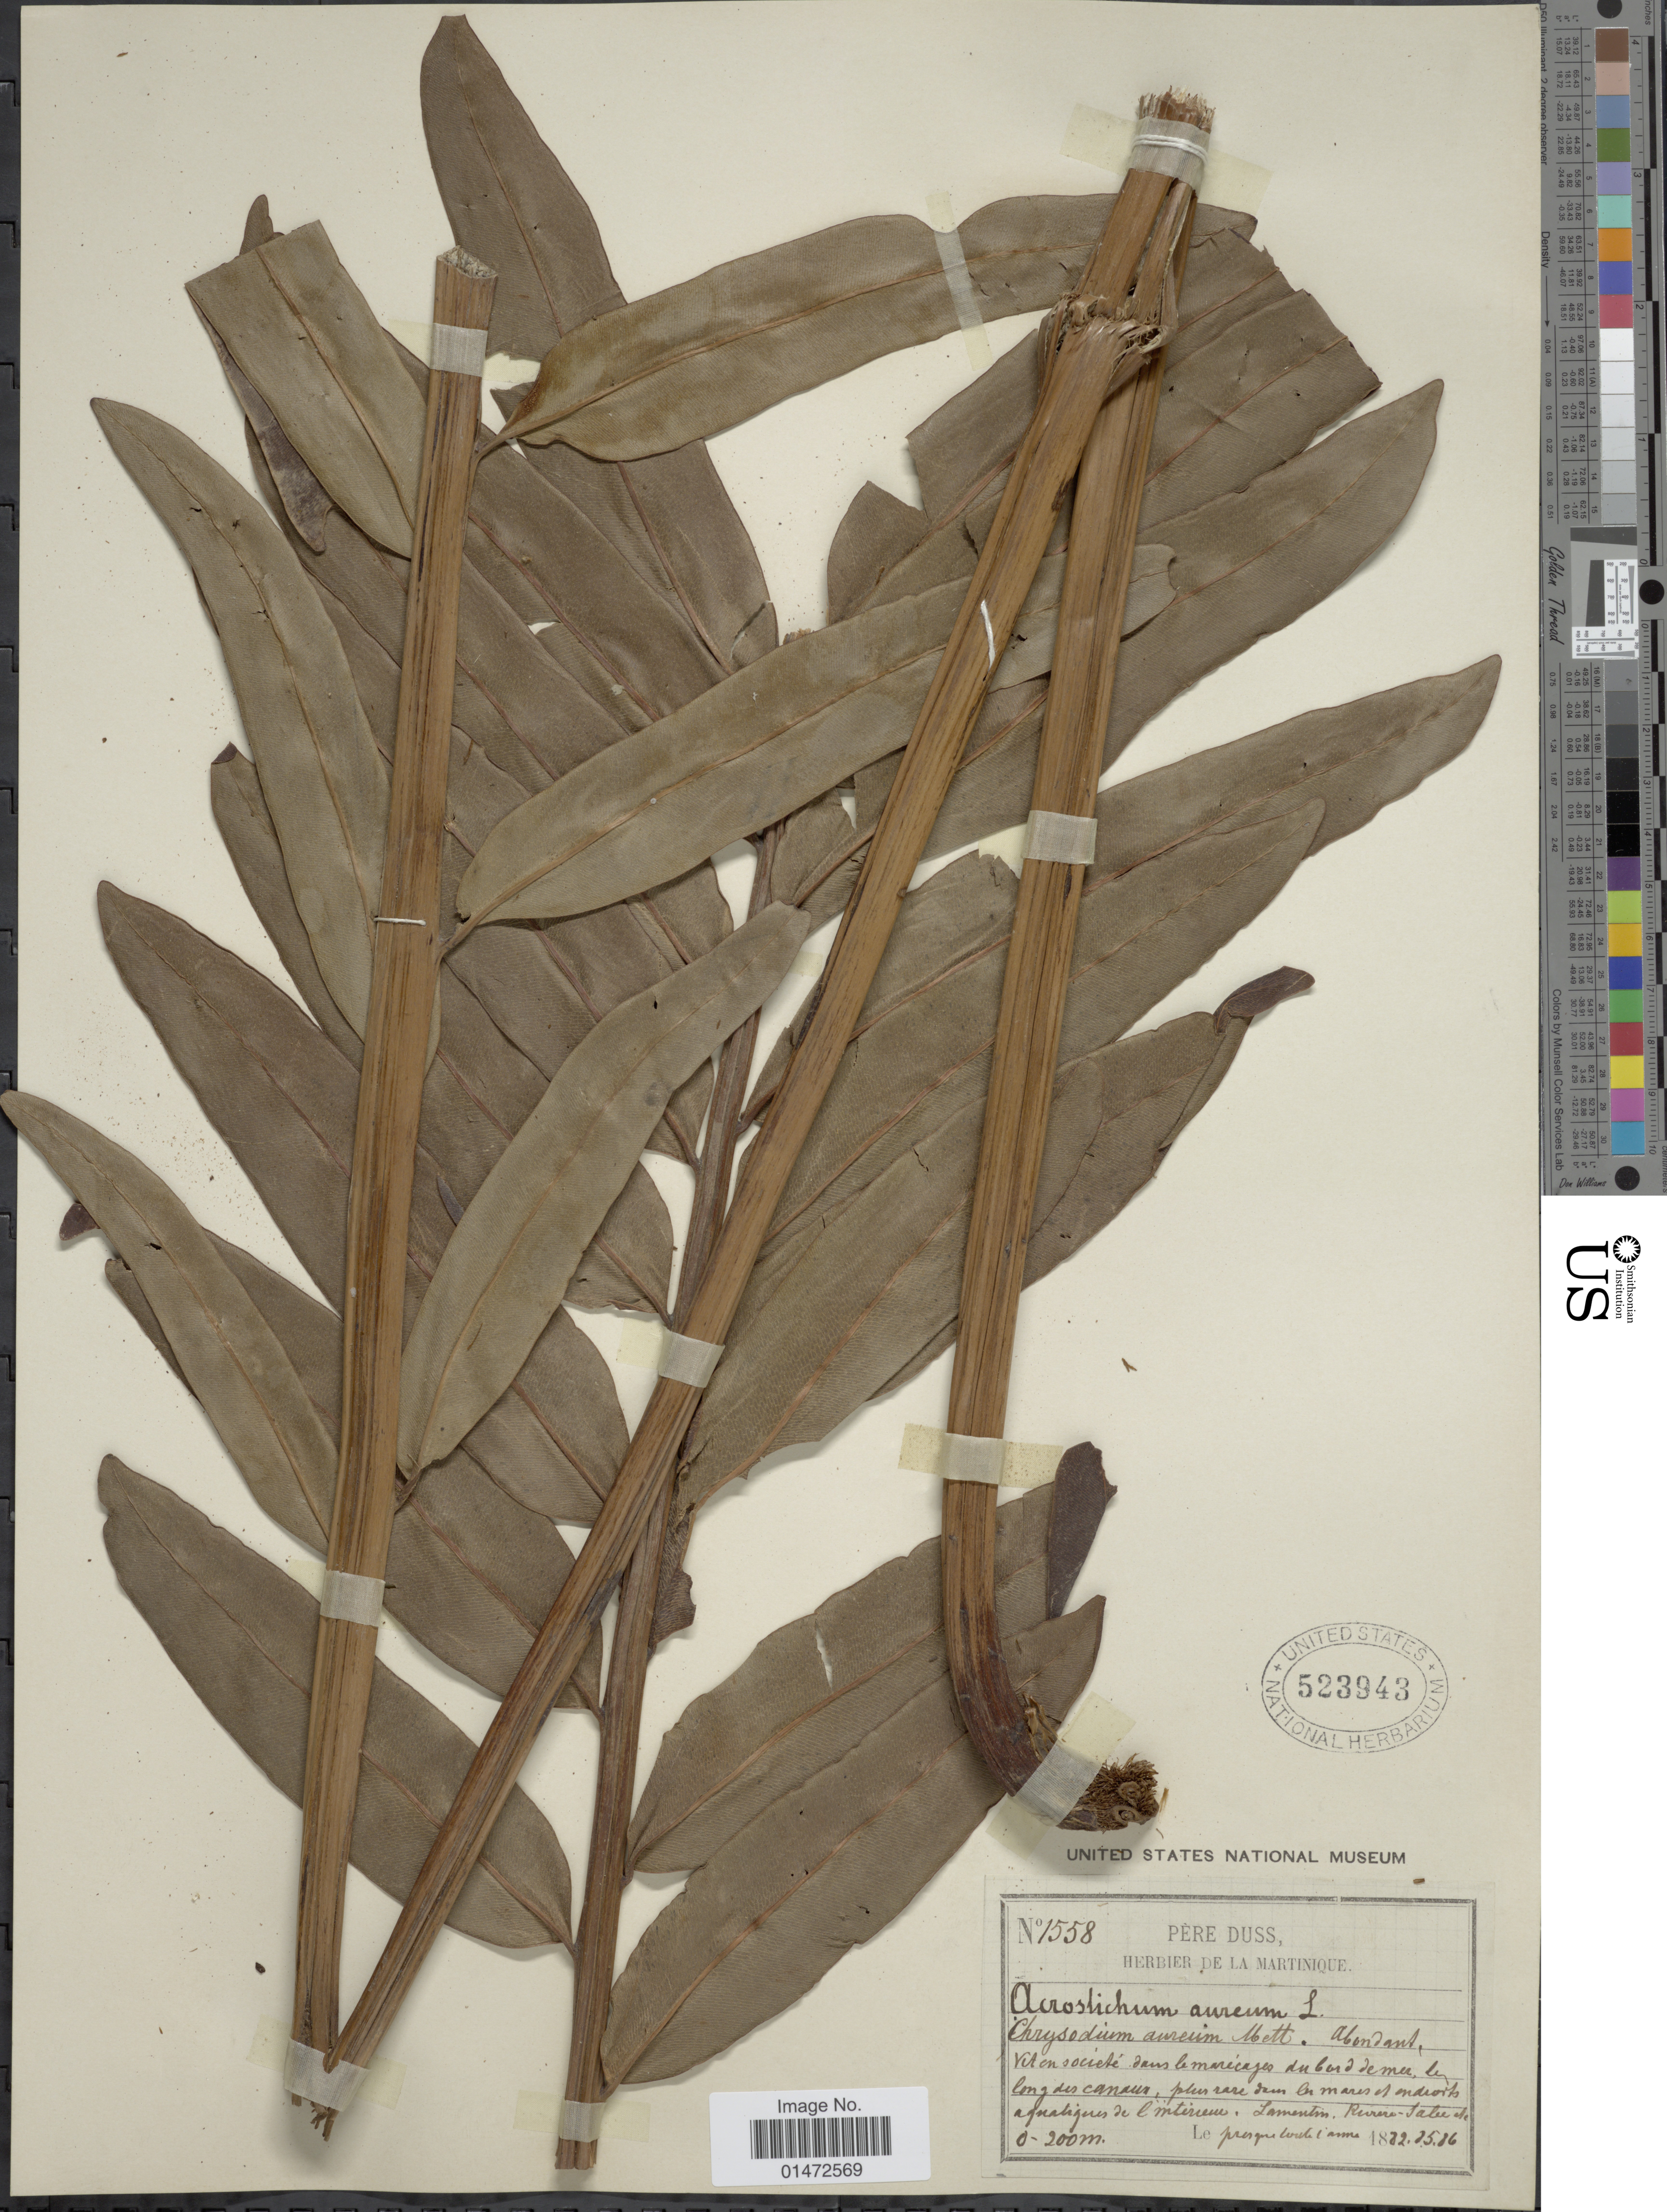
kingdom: Plantae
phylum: Tracheophyta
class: Polypodiopsida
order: Polypodiales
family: Pteridaceae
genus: Acrostichum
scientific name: Acrostichum danaeifolium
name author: Langsd. & Fisch.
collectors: Père Duss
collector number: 1558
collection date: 1822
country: Martinique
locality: Vit en societé dans le marécages du bord de mer, les long des canaux, plus rare dum le mares el endroits aquatiques del interieus, Lamentin, Rivière Salée, etc.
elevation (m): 0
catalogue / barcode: US 523943